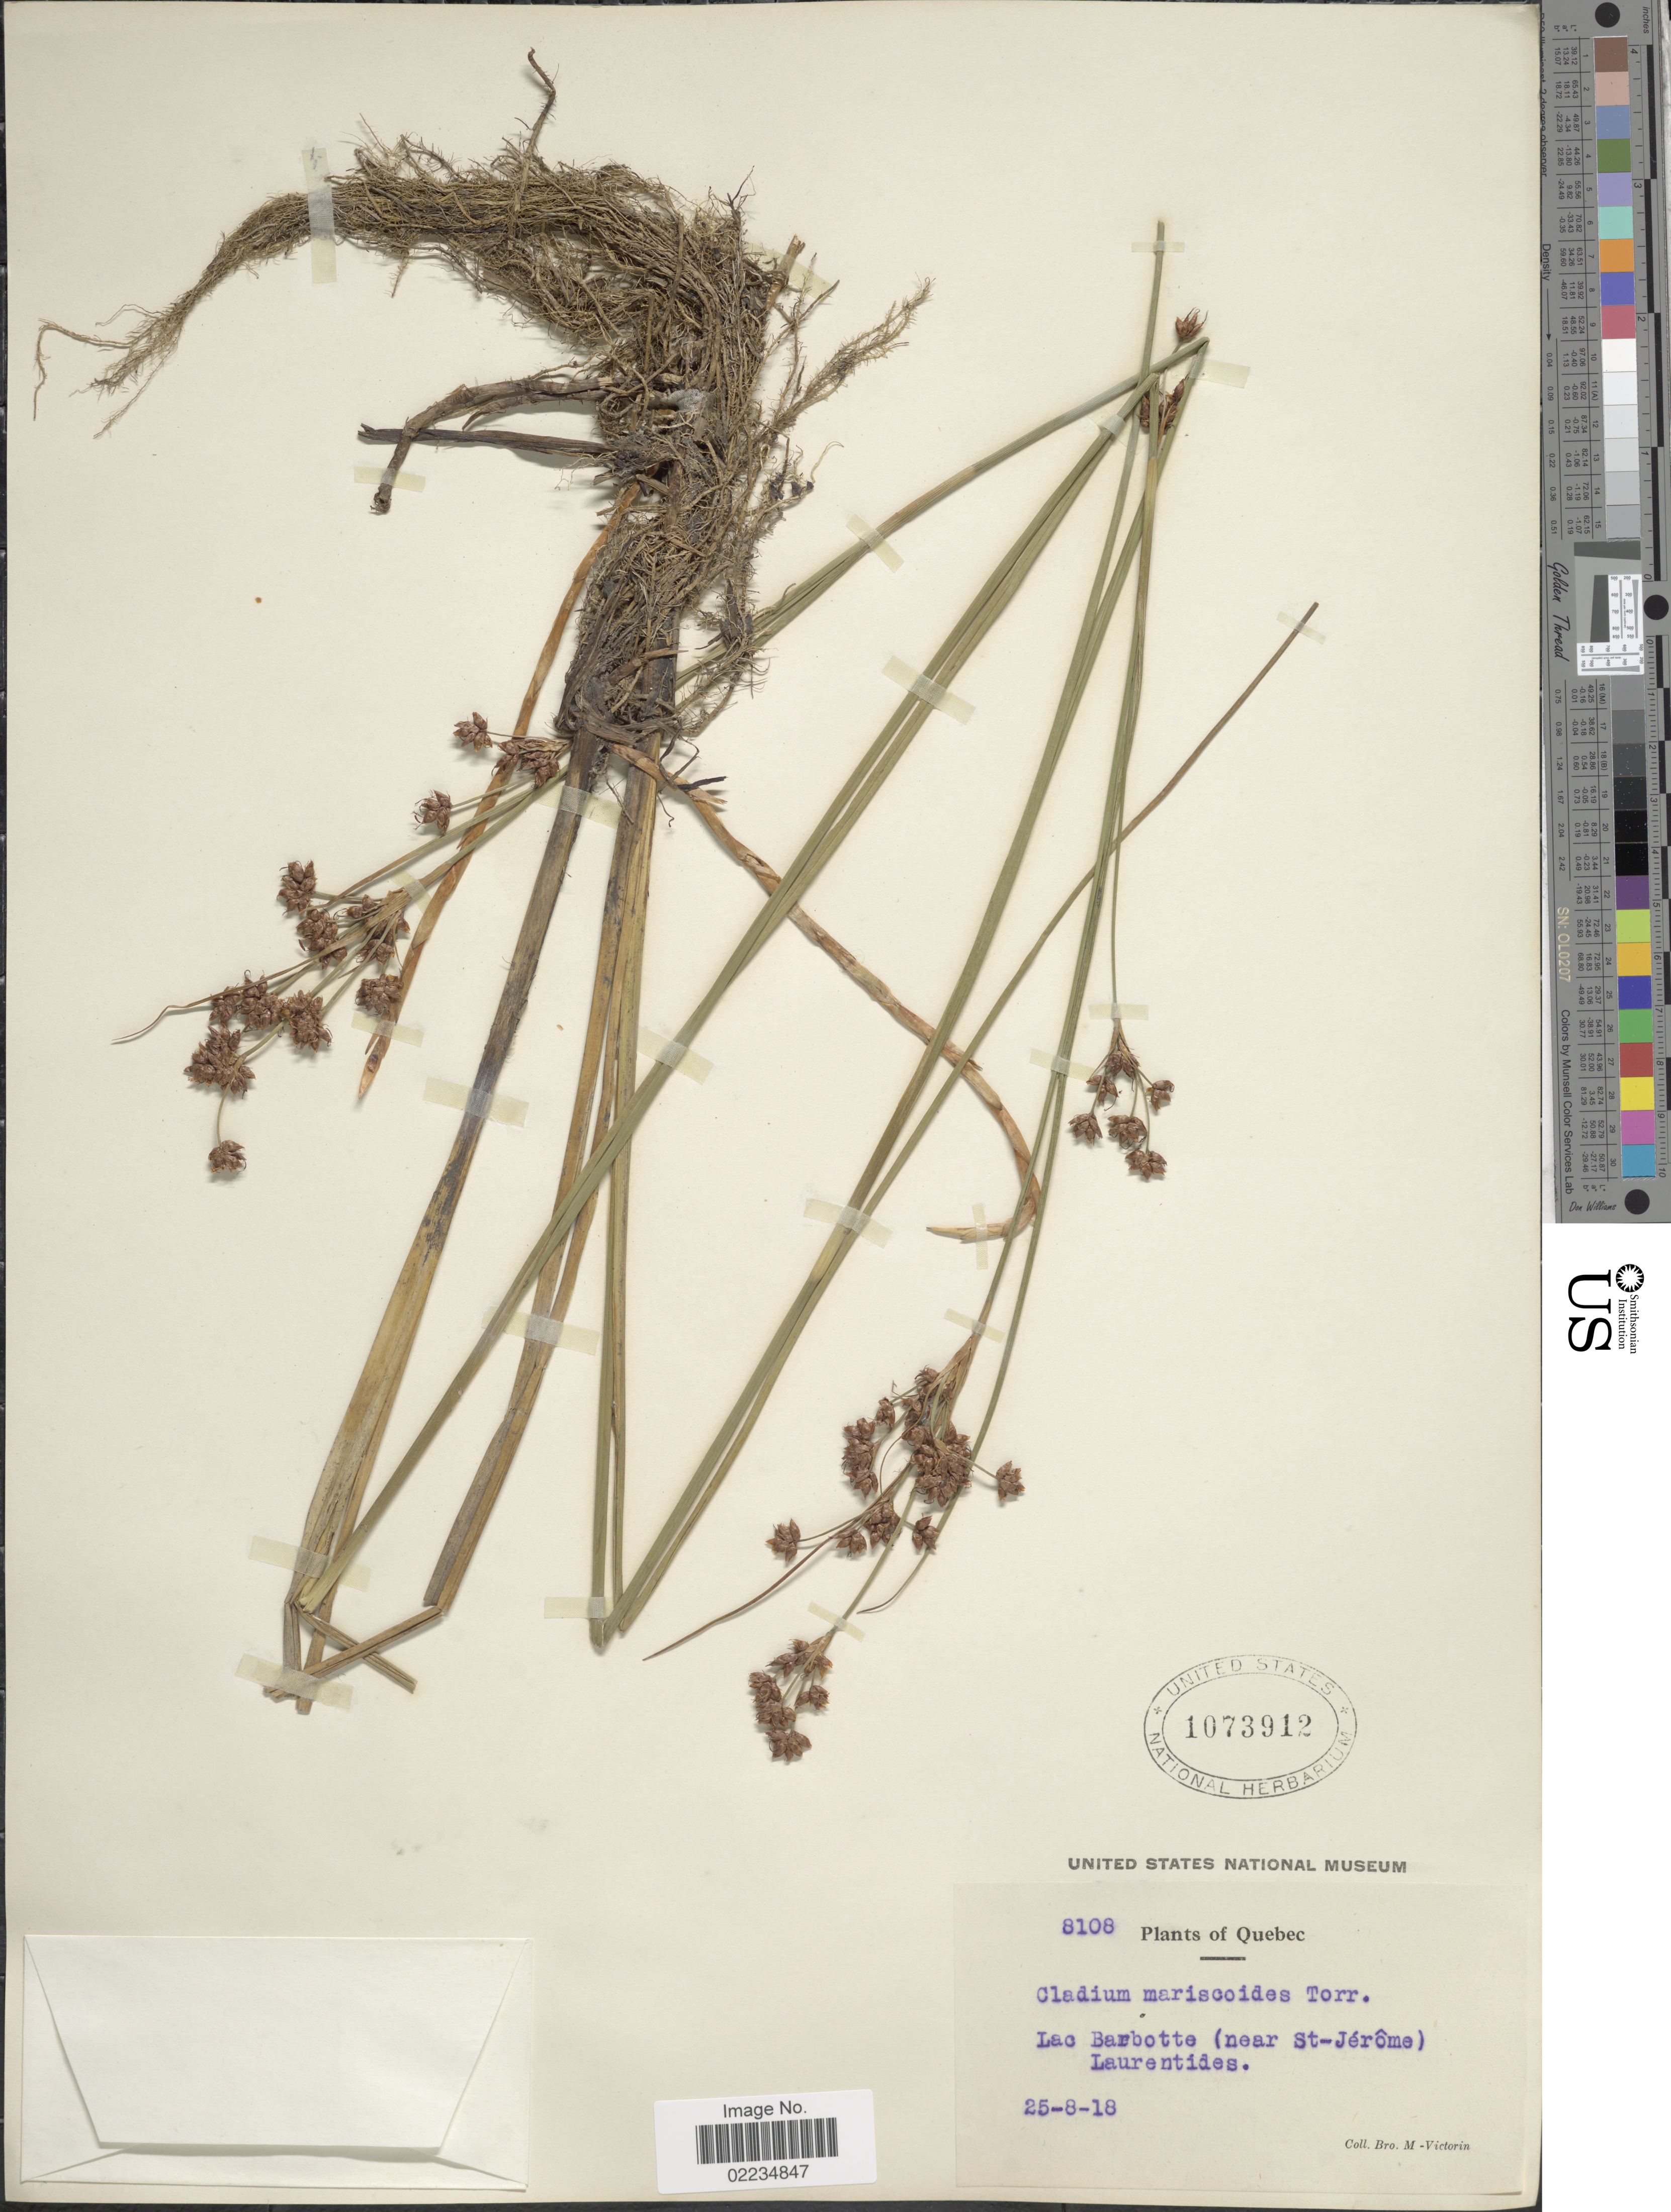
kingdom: Plantae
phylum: Tracheophyta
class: Liliopsida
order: Poales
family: Cyperaceae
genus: Cladium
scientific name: Cladium mariscoides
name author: (Muhl.) Torr.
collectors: Fr. Marie-Victorin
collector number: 8108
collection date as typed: Transcribed d/m/y: 25/8/18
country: Canada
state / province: Quebec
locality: Lac Barbotte (near St-Jerome) Laurentides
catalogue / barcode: US 1073912